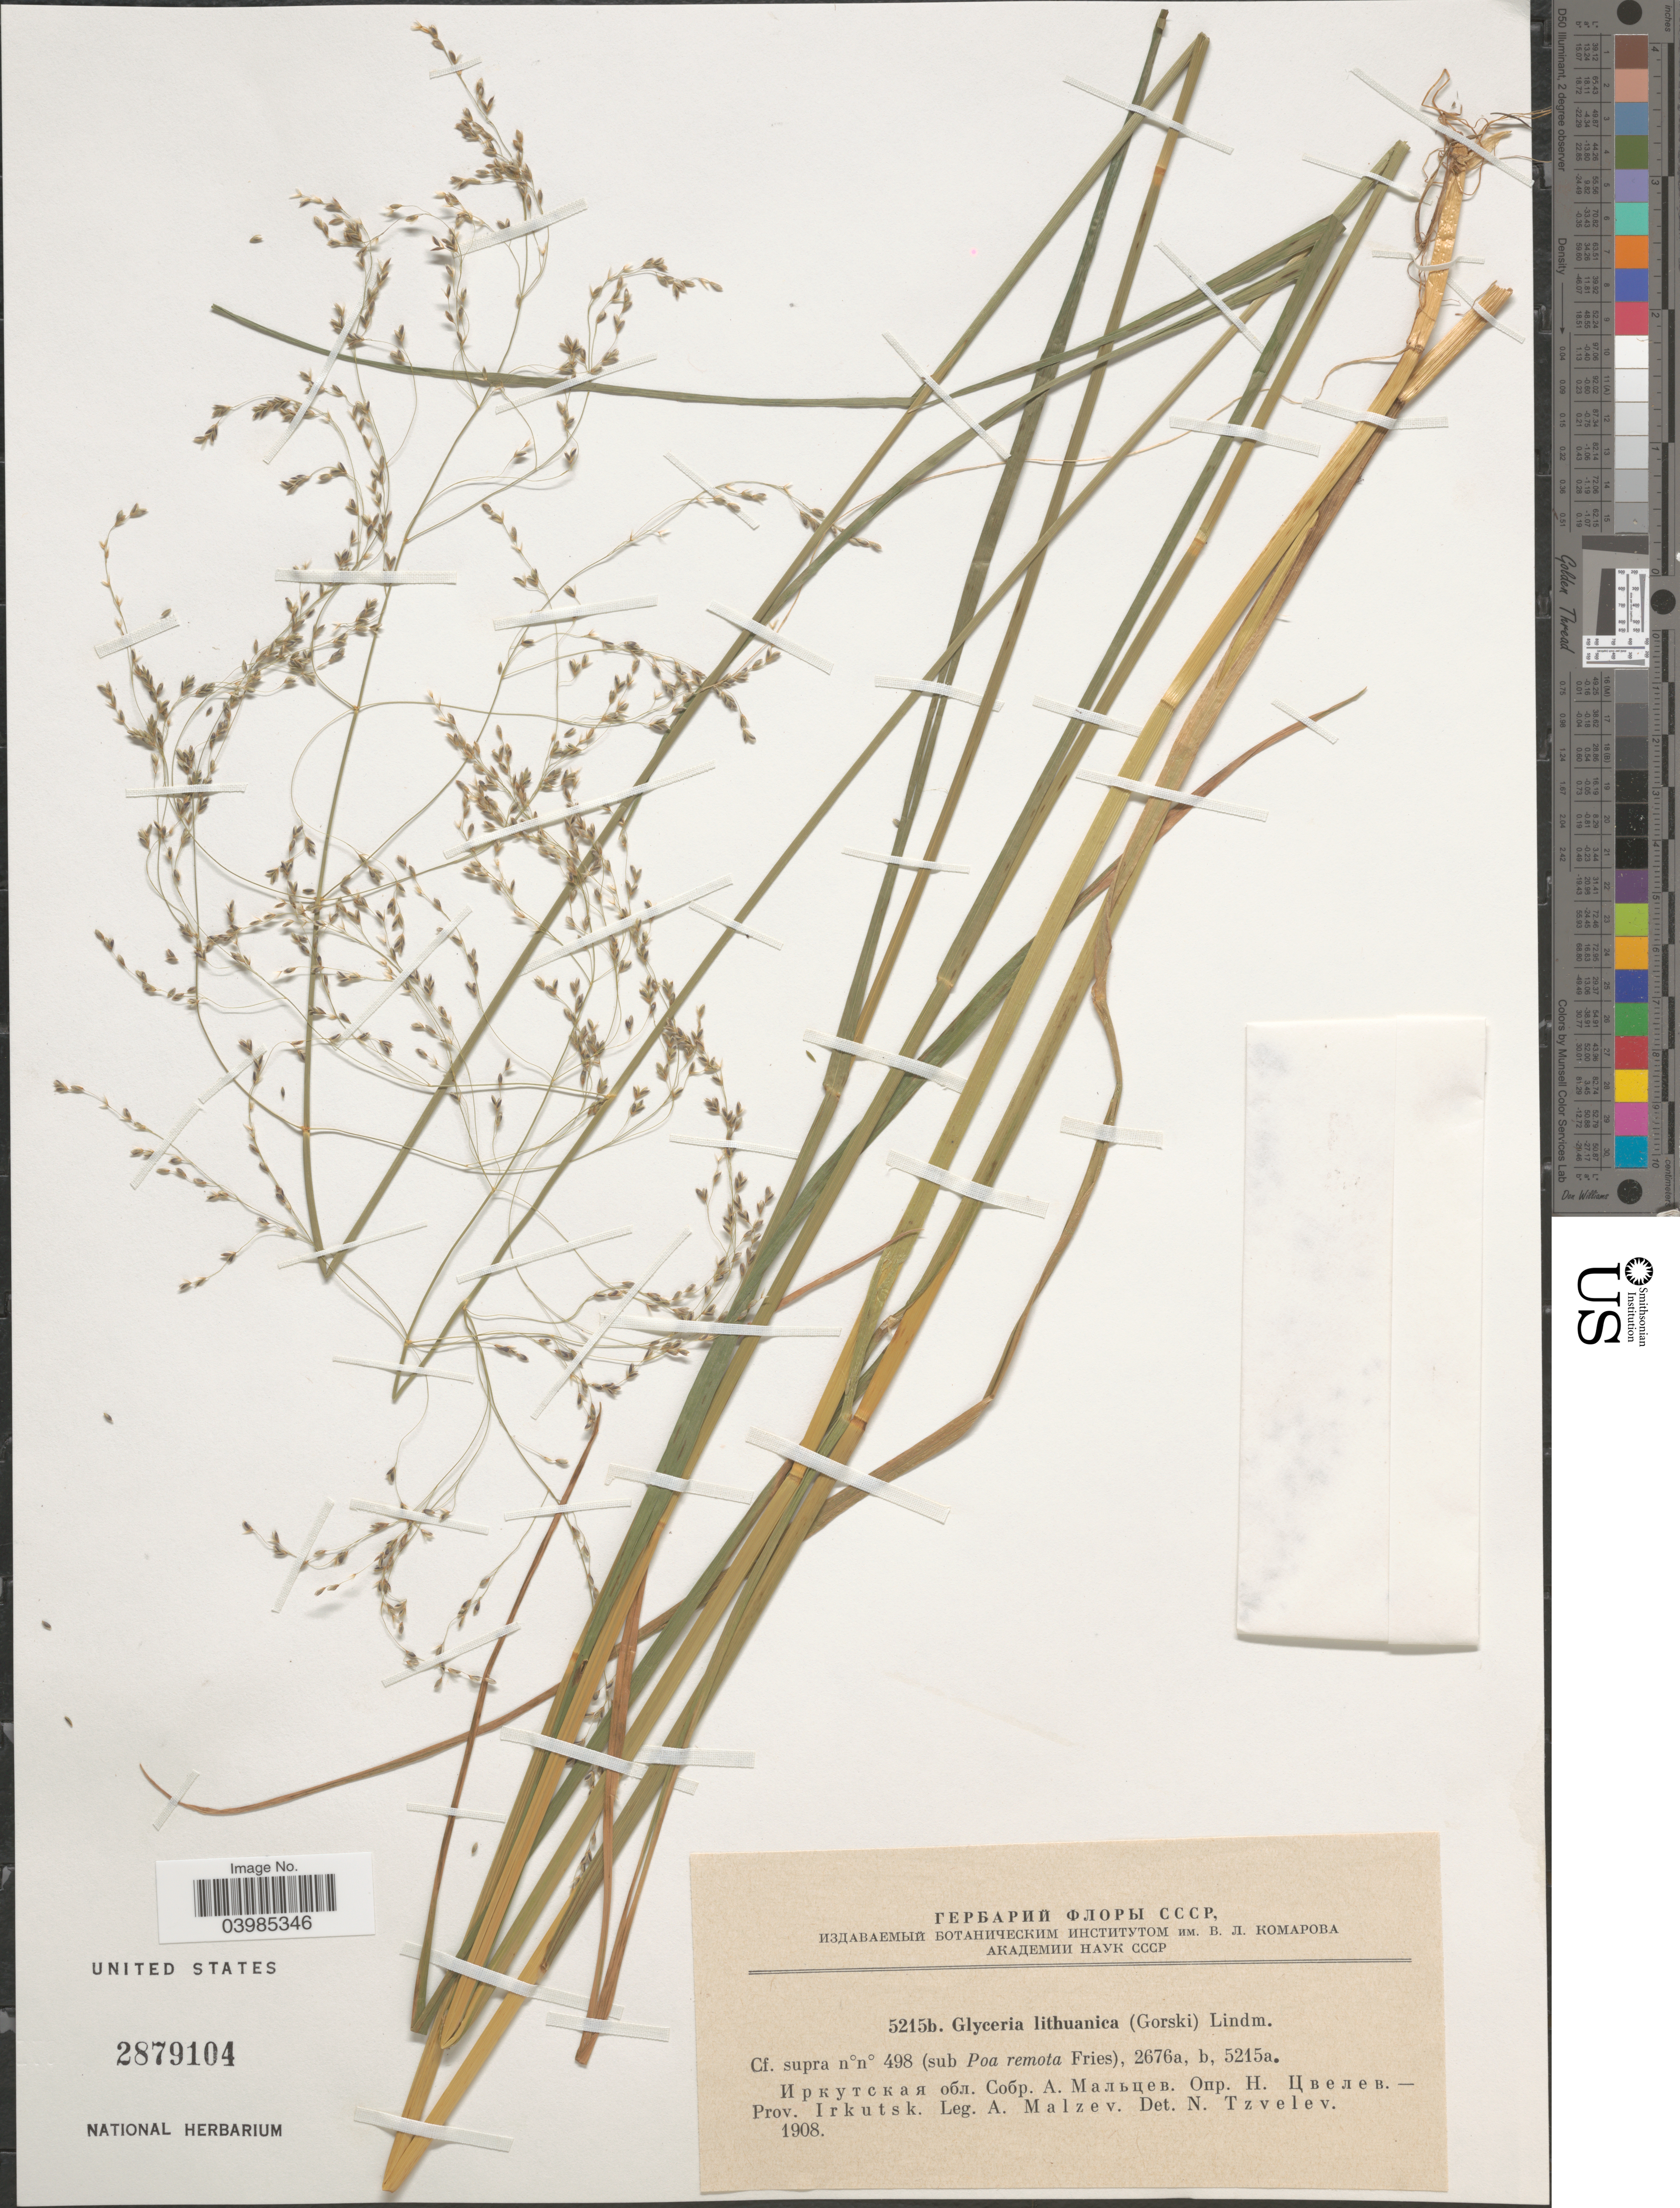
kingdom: Plantae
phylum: Tracheophyta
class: Liliopsida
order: Poales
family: Poaceae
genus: Glyceria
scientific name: Glyceria lithuanica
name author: (Gorski) Gorski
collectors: A. Malzev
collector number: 5215b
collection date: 1908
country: Russian Federation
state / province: Irkutsk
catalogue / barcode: US 2879104